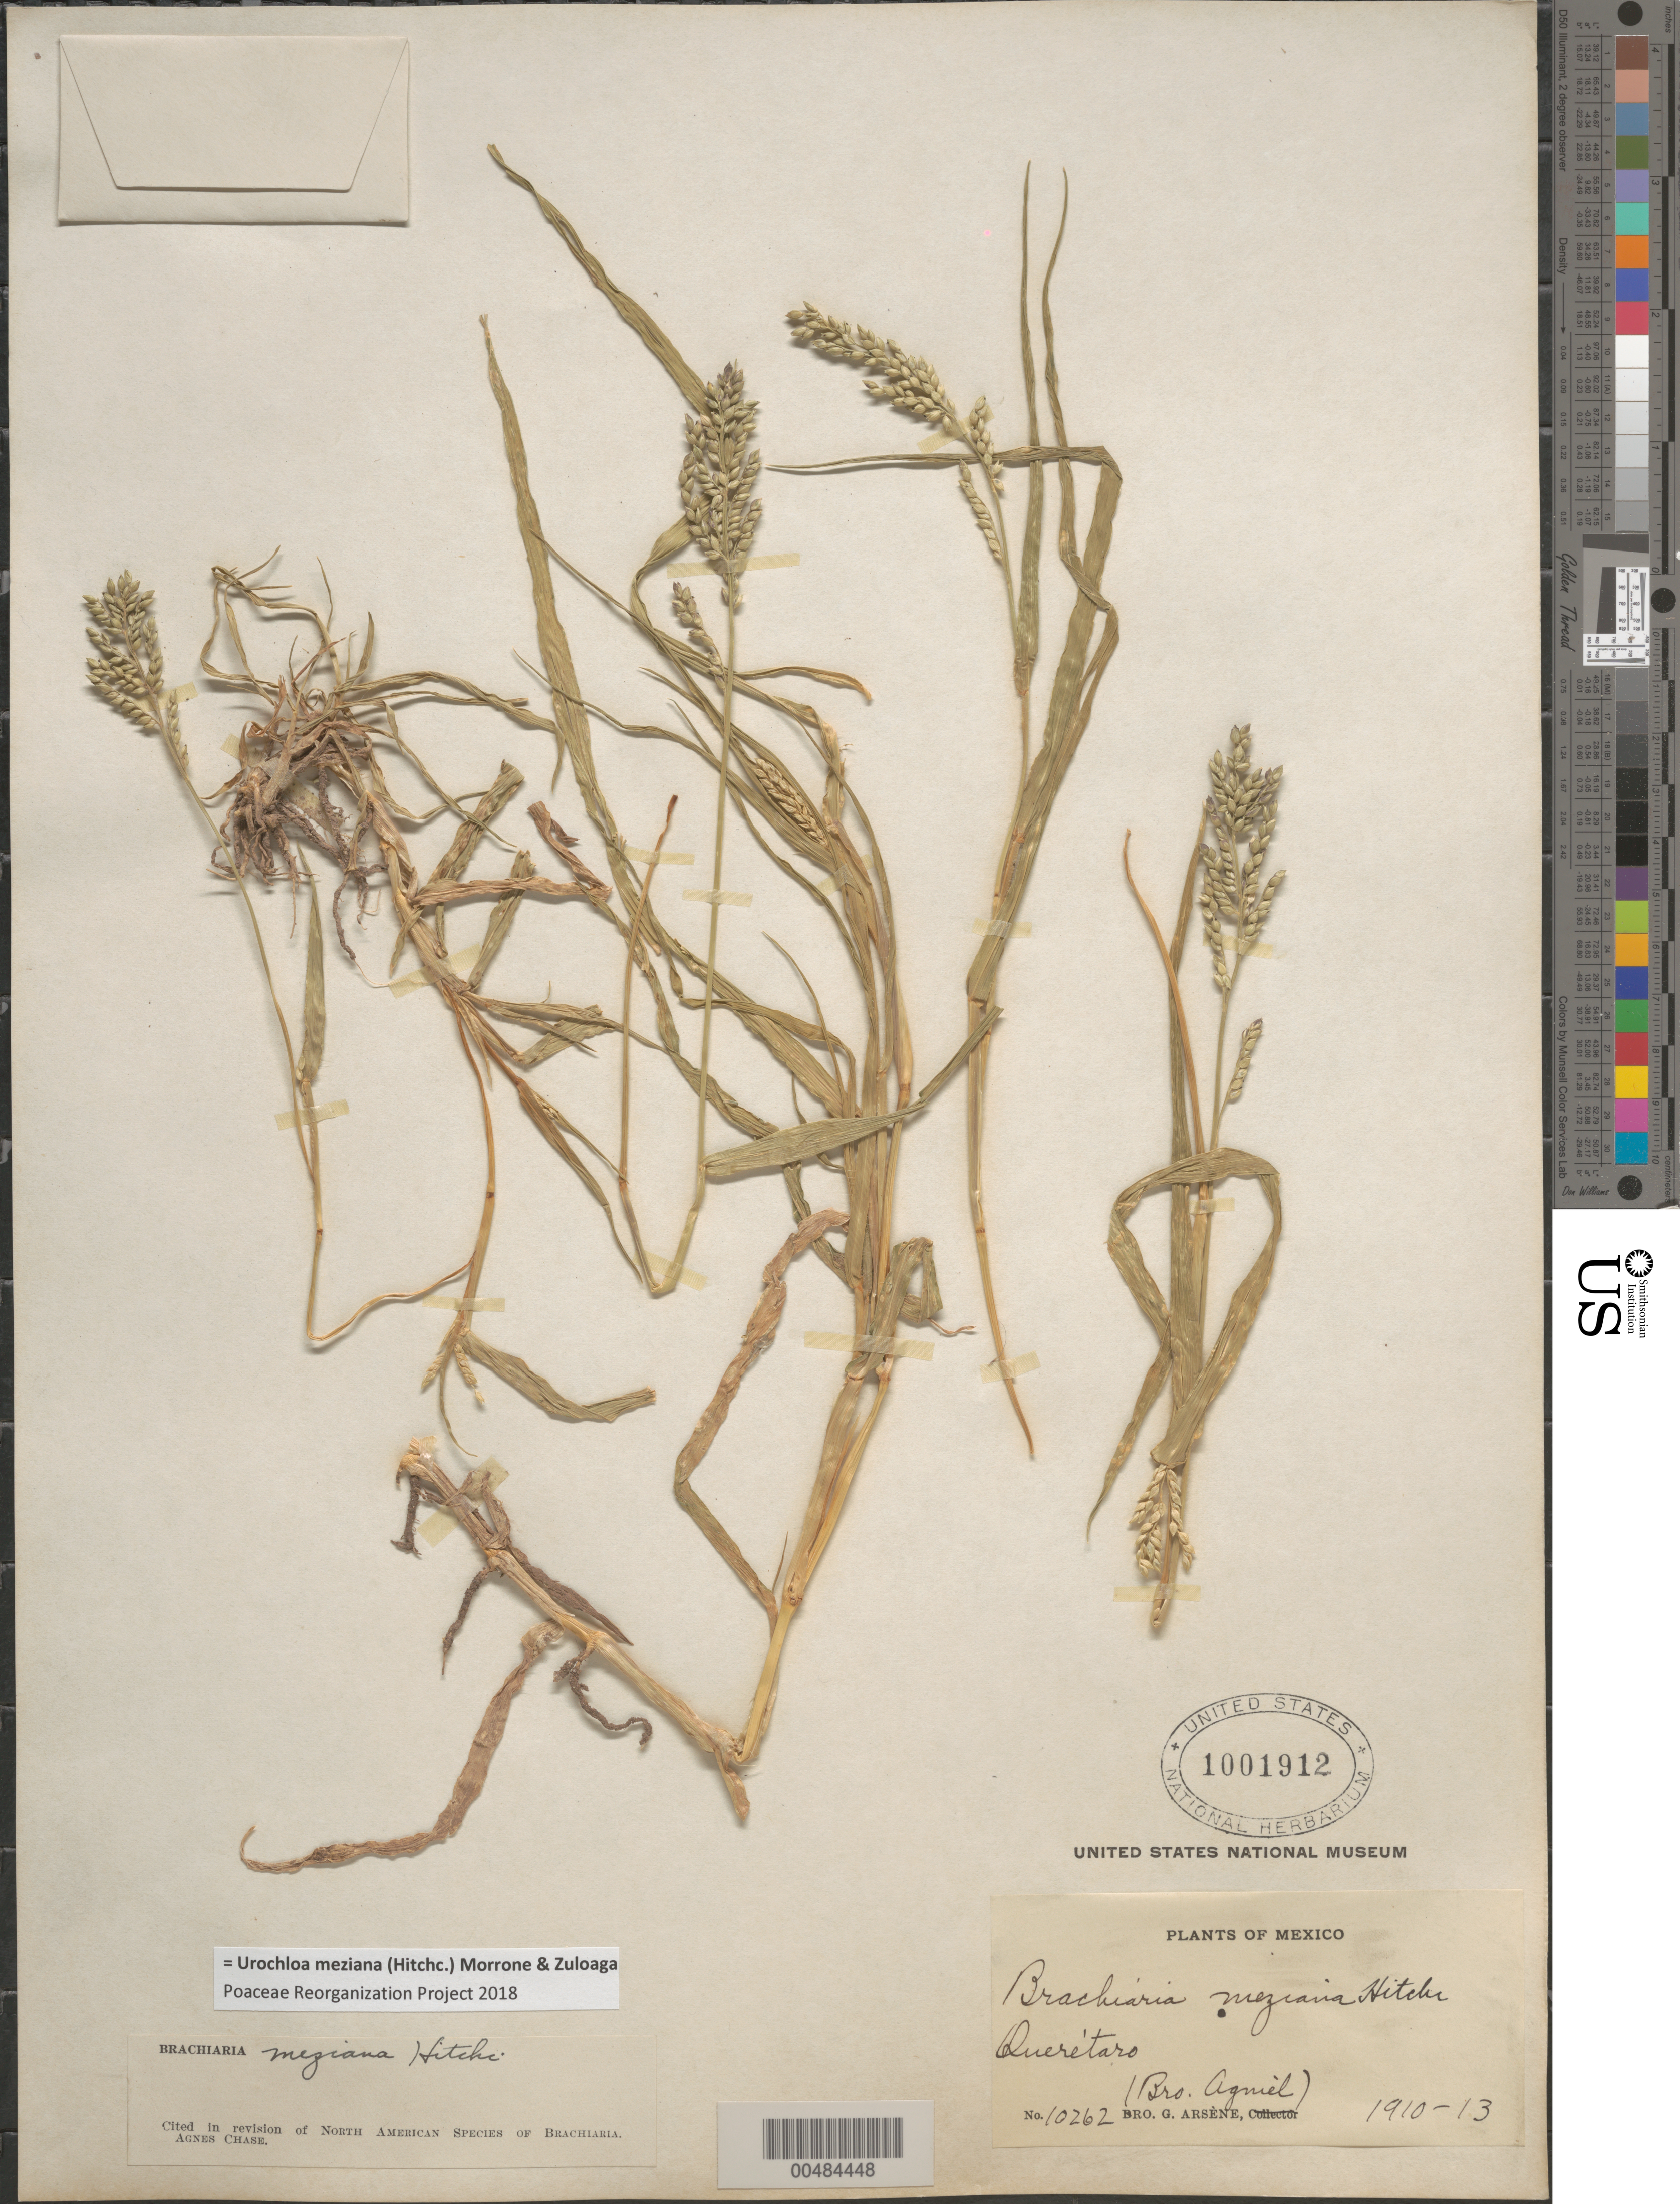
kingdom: Plantae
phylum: Tracheophyta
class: Liliopsida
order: Poales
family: Poaceae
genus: Brachiaria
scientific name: Brachiaria meziana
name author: Hitchc.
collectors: Bro. G. Arsène & Bro. Agniel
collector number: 10262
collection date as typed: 1910 to 1913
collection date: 1910/1913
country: Mexico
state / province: Querétaro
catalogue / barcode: US 1001912